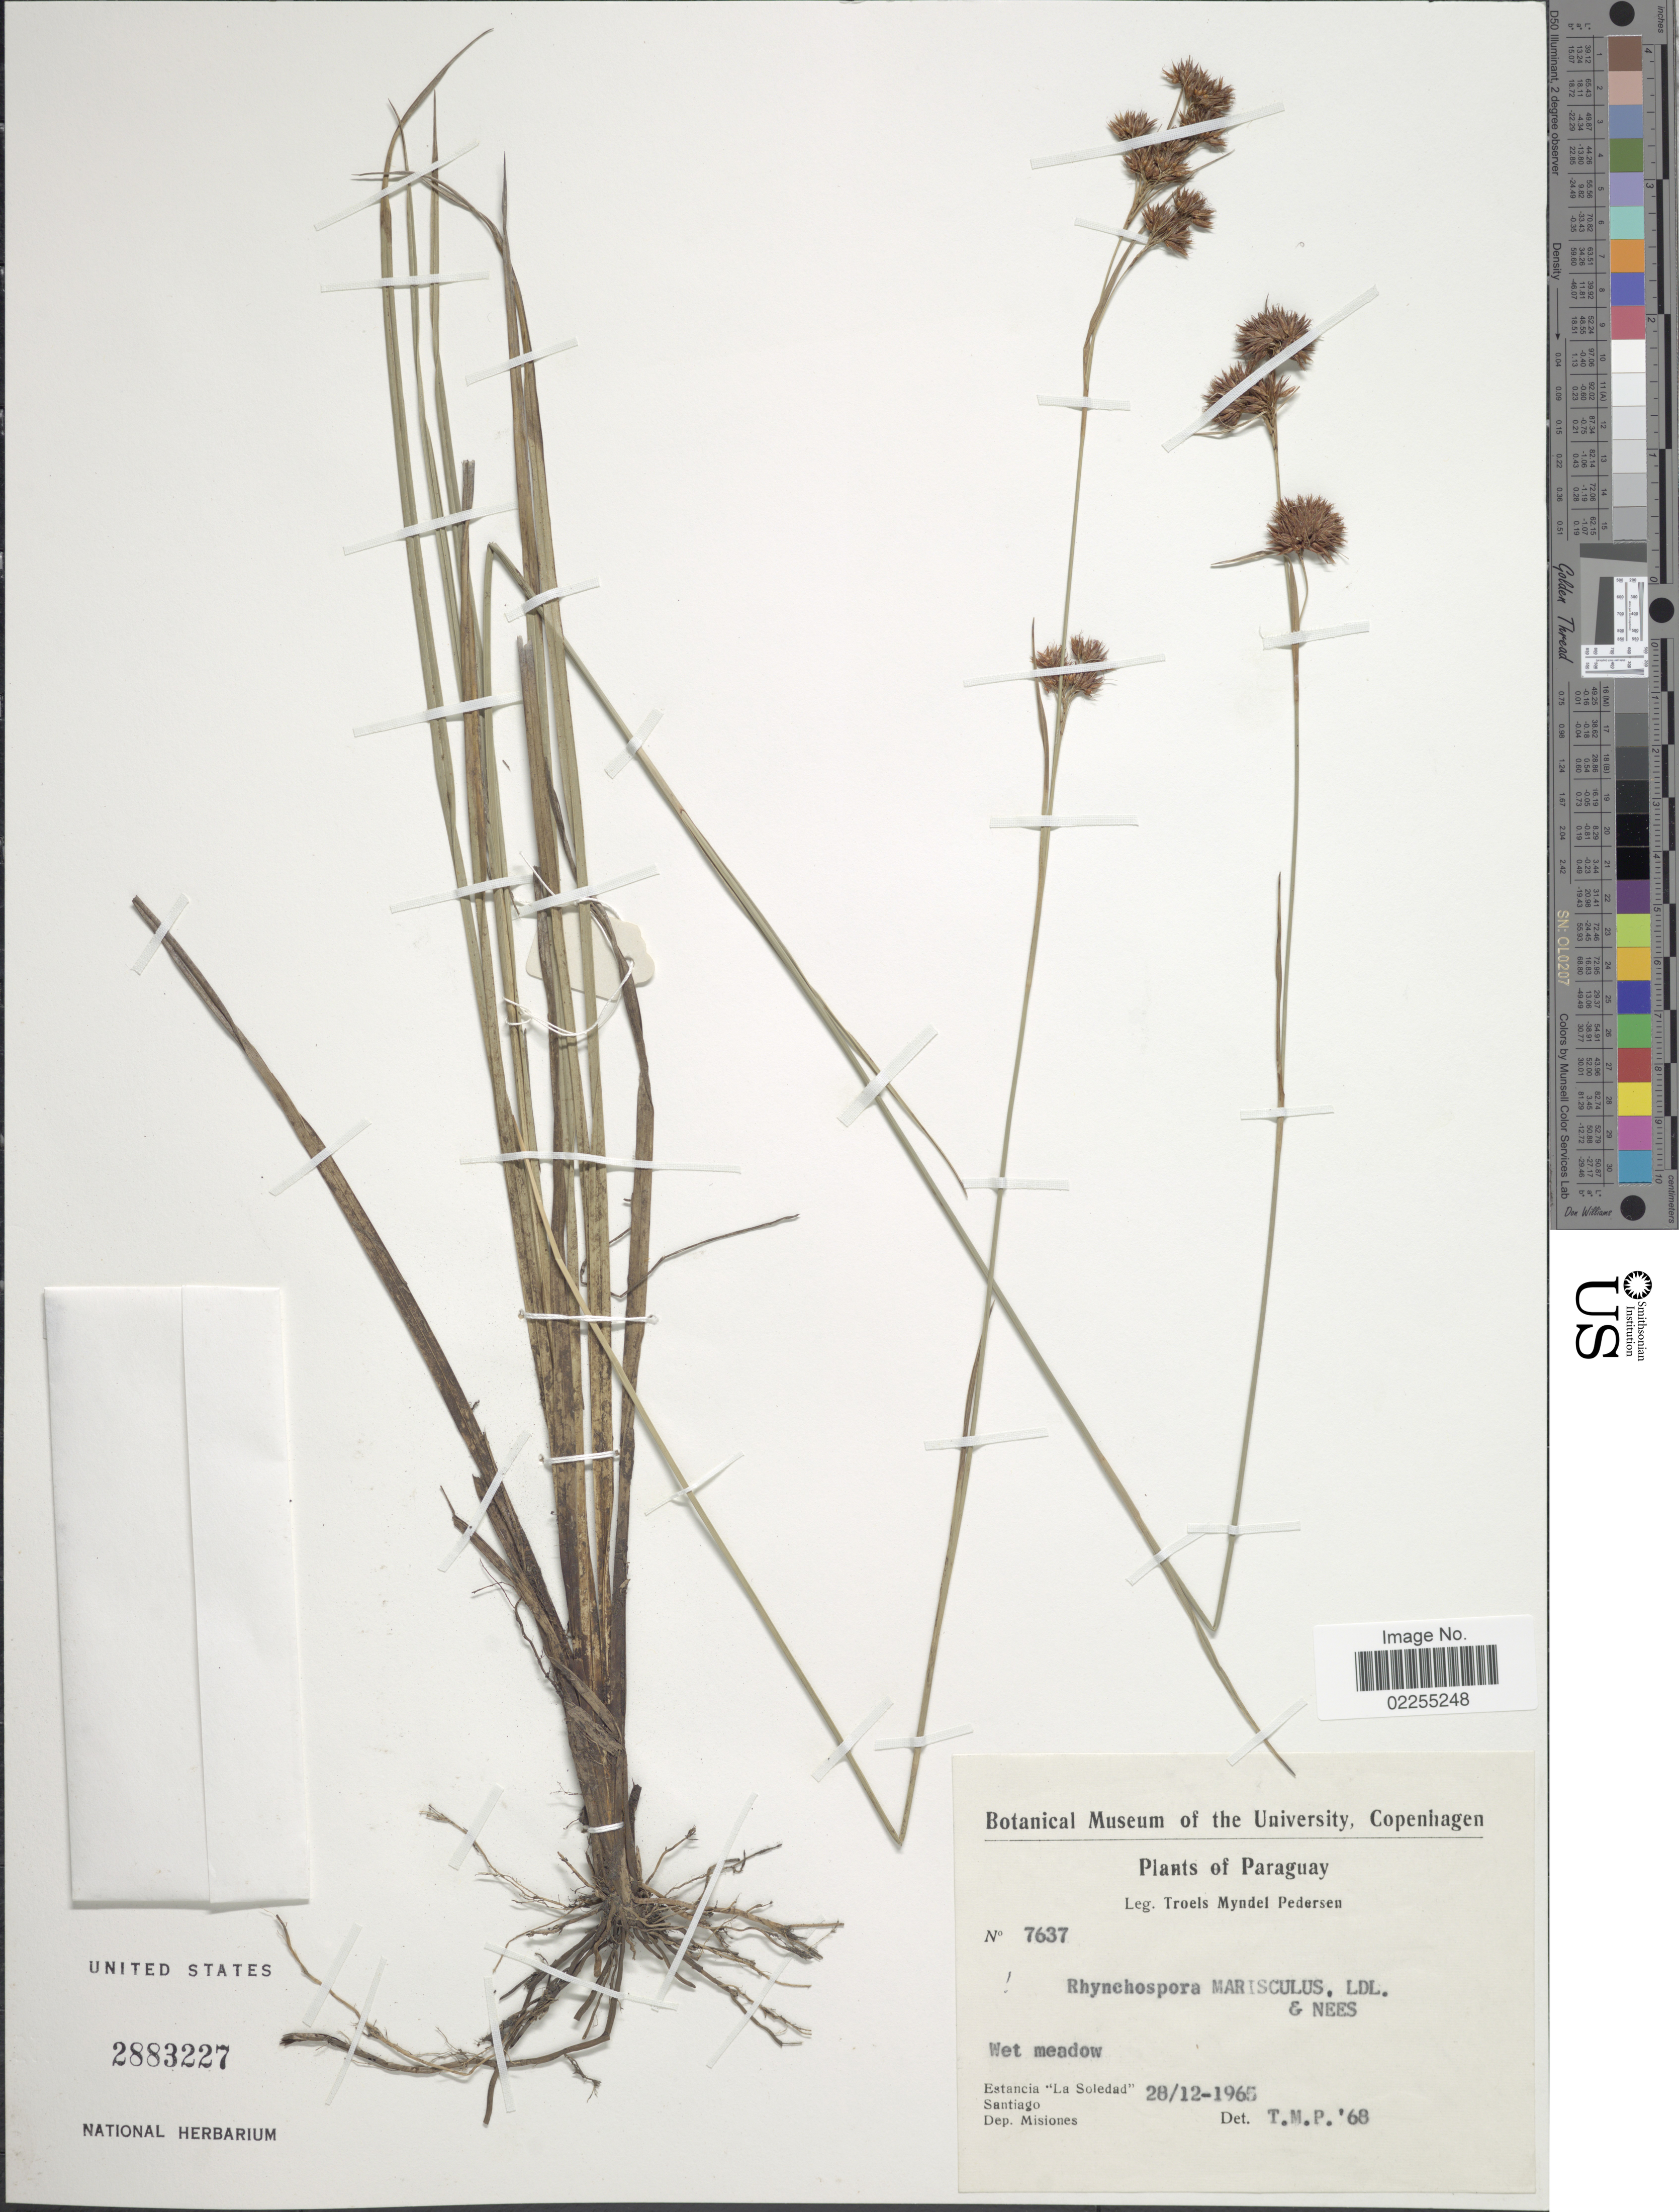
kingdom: Plantae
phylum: Tracheophyta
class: Liliopsida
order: Poales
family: Cyperaceae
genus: Rhynchospora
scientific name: Rhynchospora marisculus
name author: Lindl. & Nees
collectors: T. Pederson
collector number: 7637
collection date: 1965-12-28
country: Paraguay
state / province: Misiones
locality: Estancia "La Soledad". Santiago. Dep. Misiones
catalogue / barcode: US 2883227